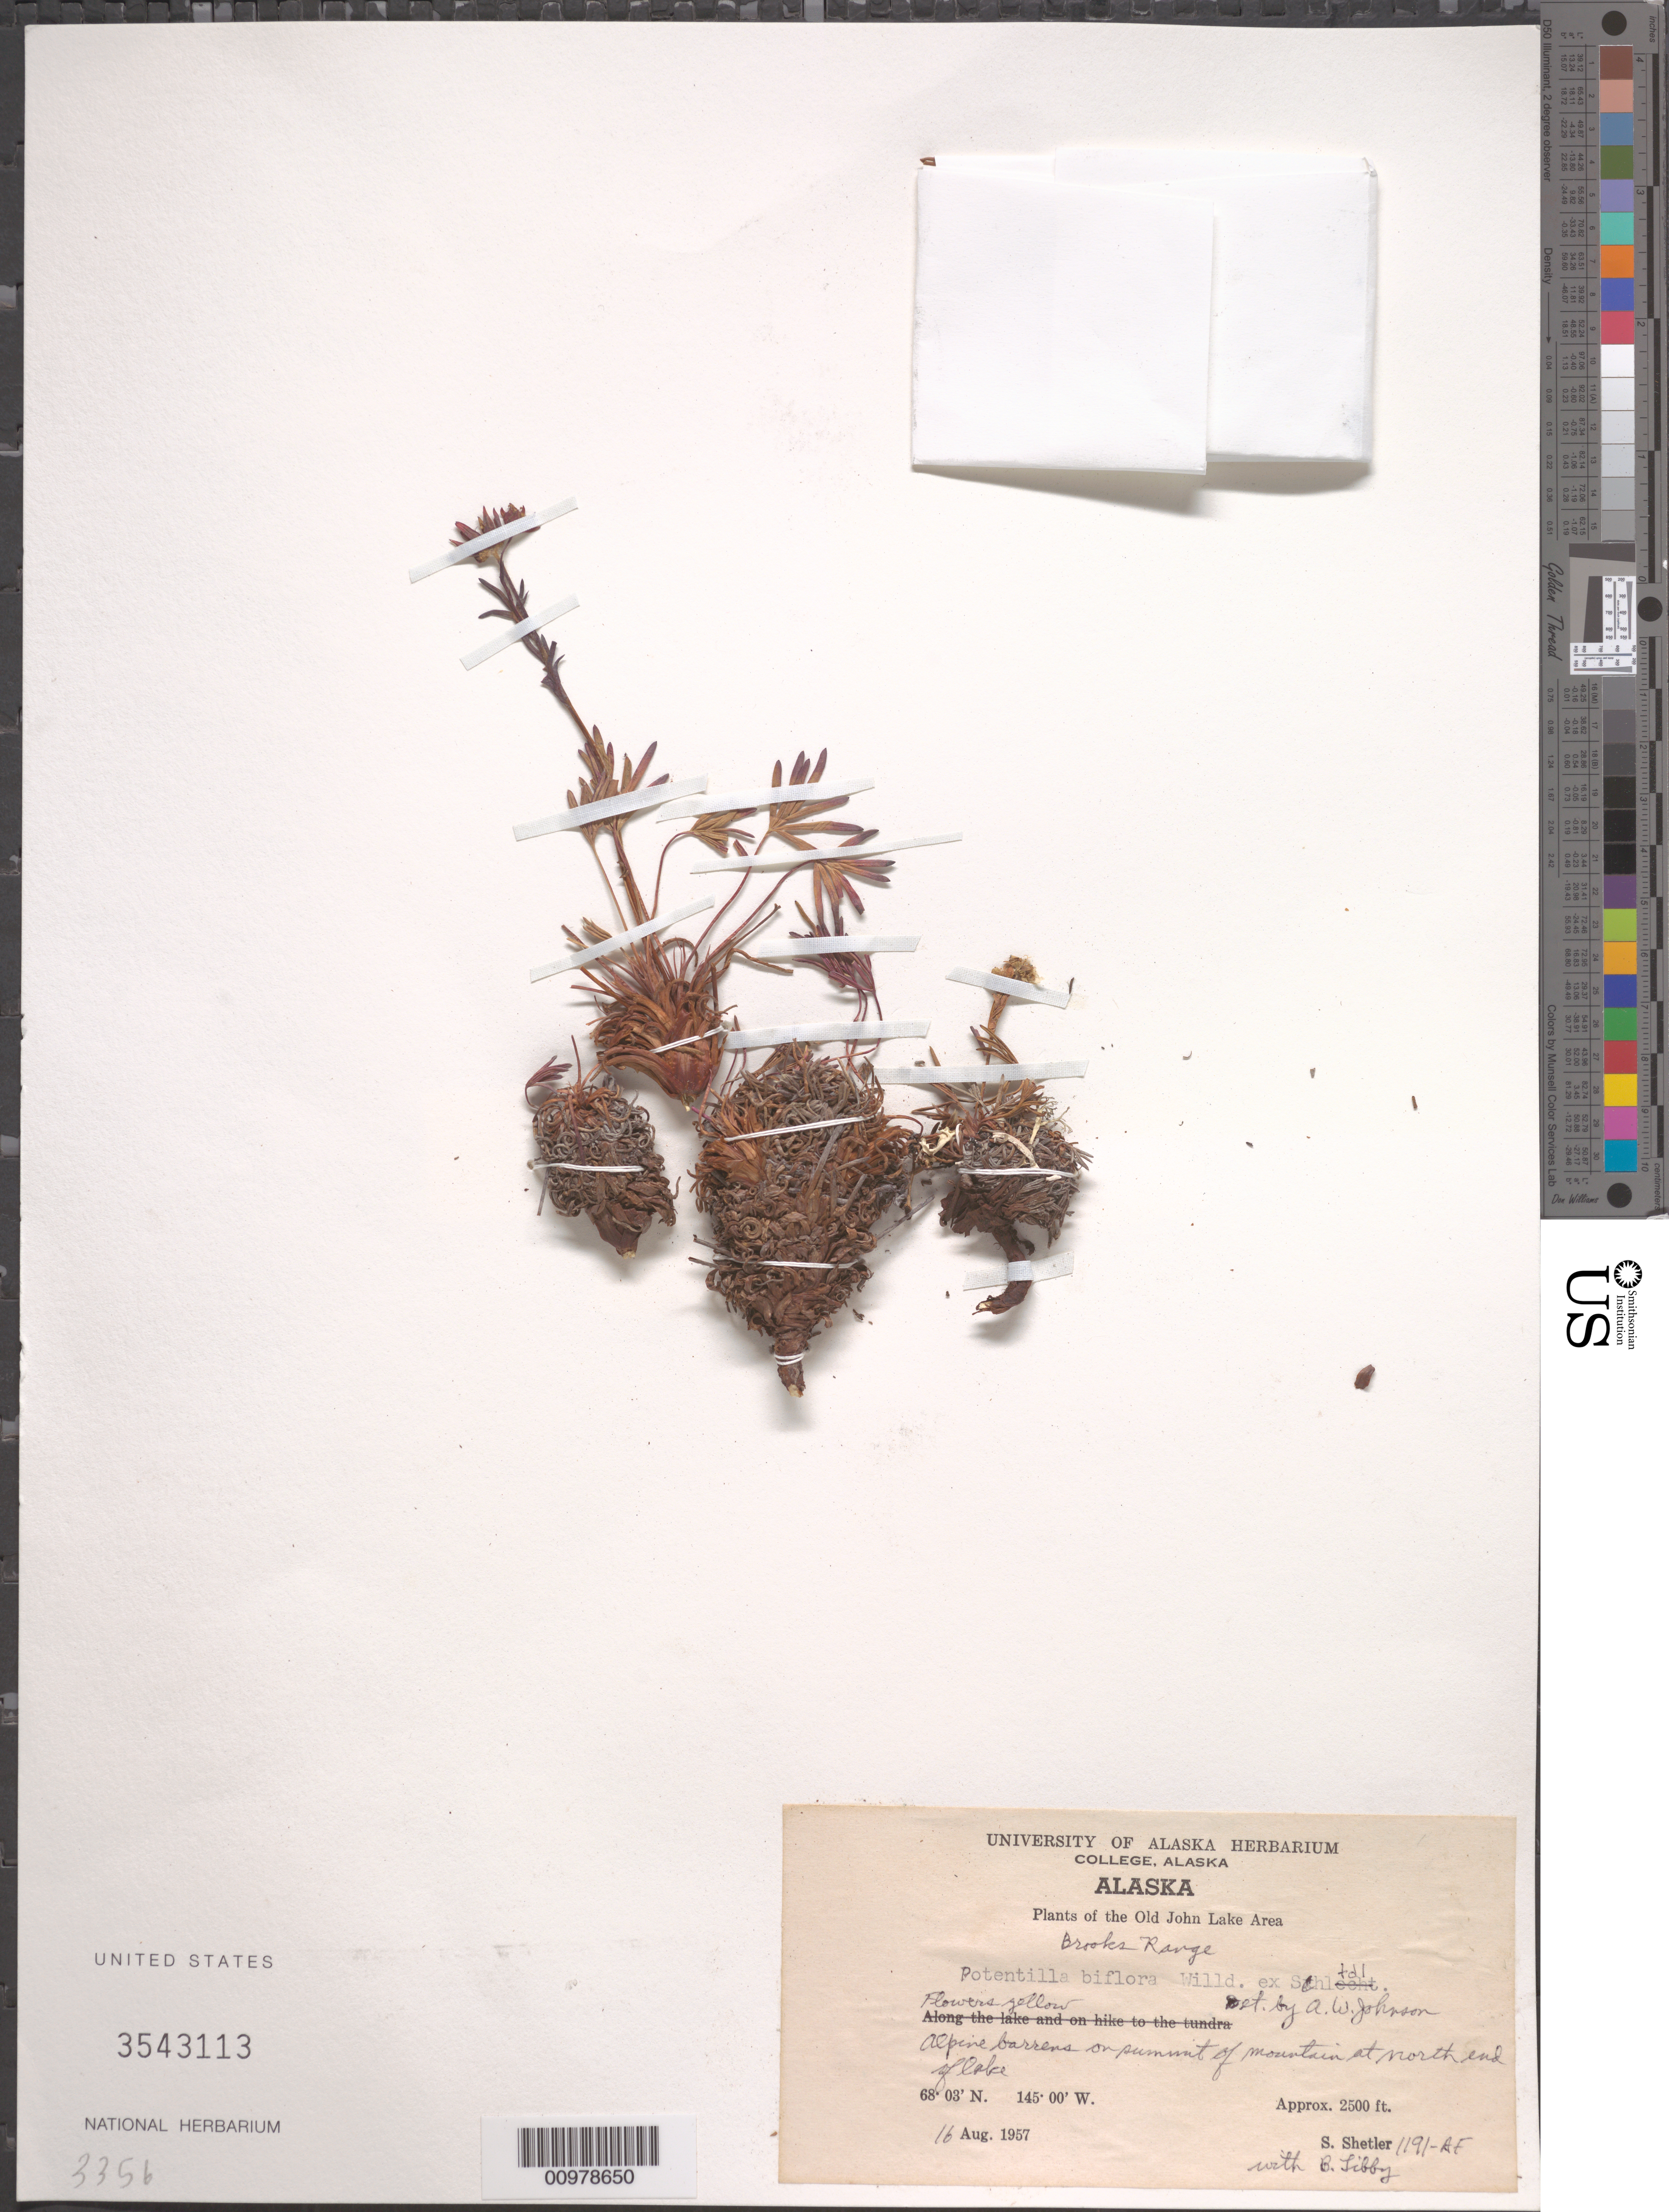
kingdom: Plantae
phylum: Tracheophyta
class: Magnoliopsida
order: Rosales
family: Rosaceae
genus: Potentilla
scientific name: Potentilla biflora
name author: Willd. ex Schltdl.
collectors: S. Shetler & B. Libby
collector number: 1191-AF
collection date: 1957-08-16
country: United States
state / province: Alaska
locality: Old John Lake Area. Books Range. Alpine barrens on summit of mountain at north end of lake.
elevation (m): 762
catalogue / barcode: US 3543113